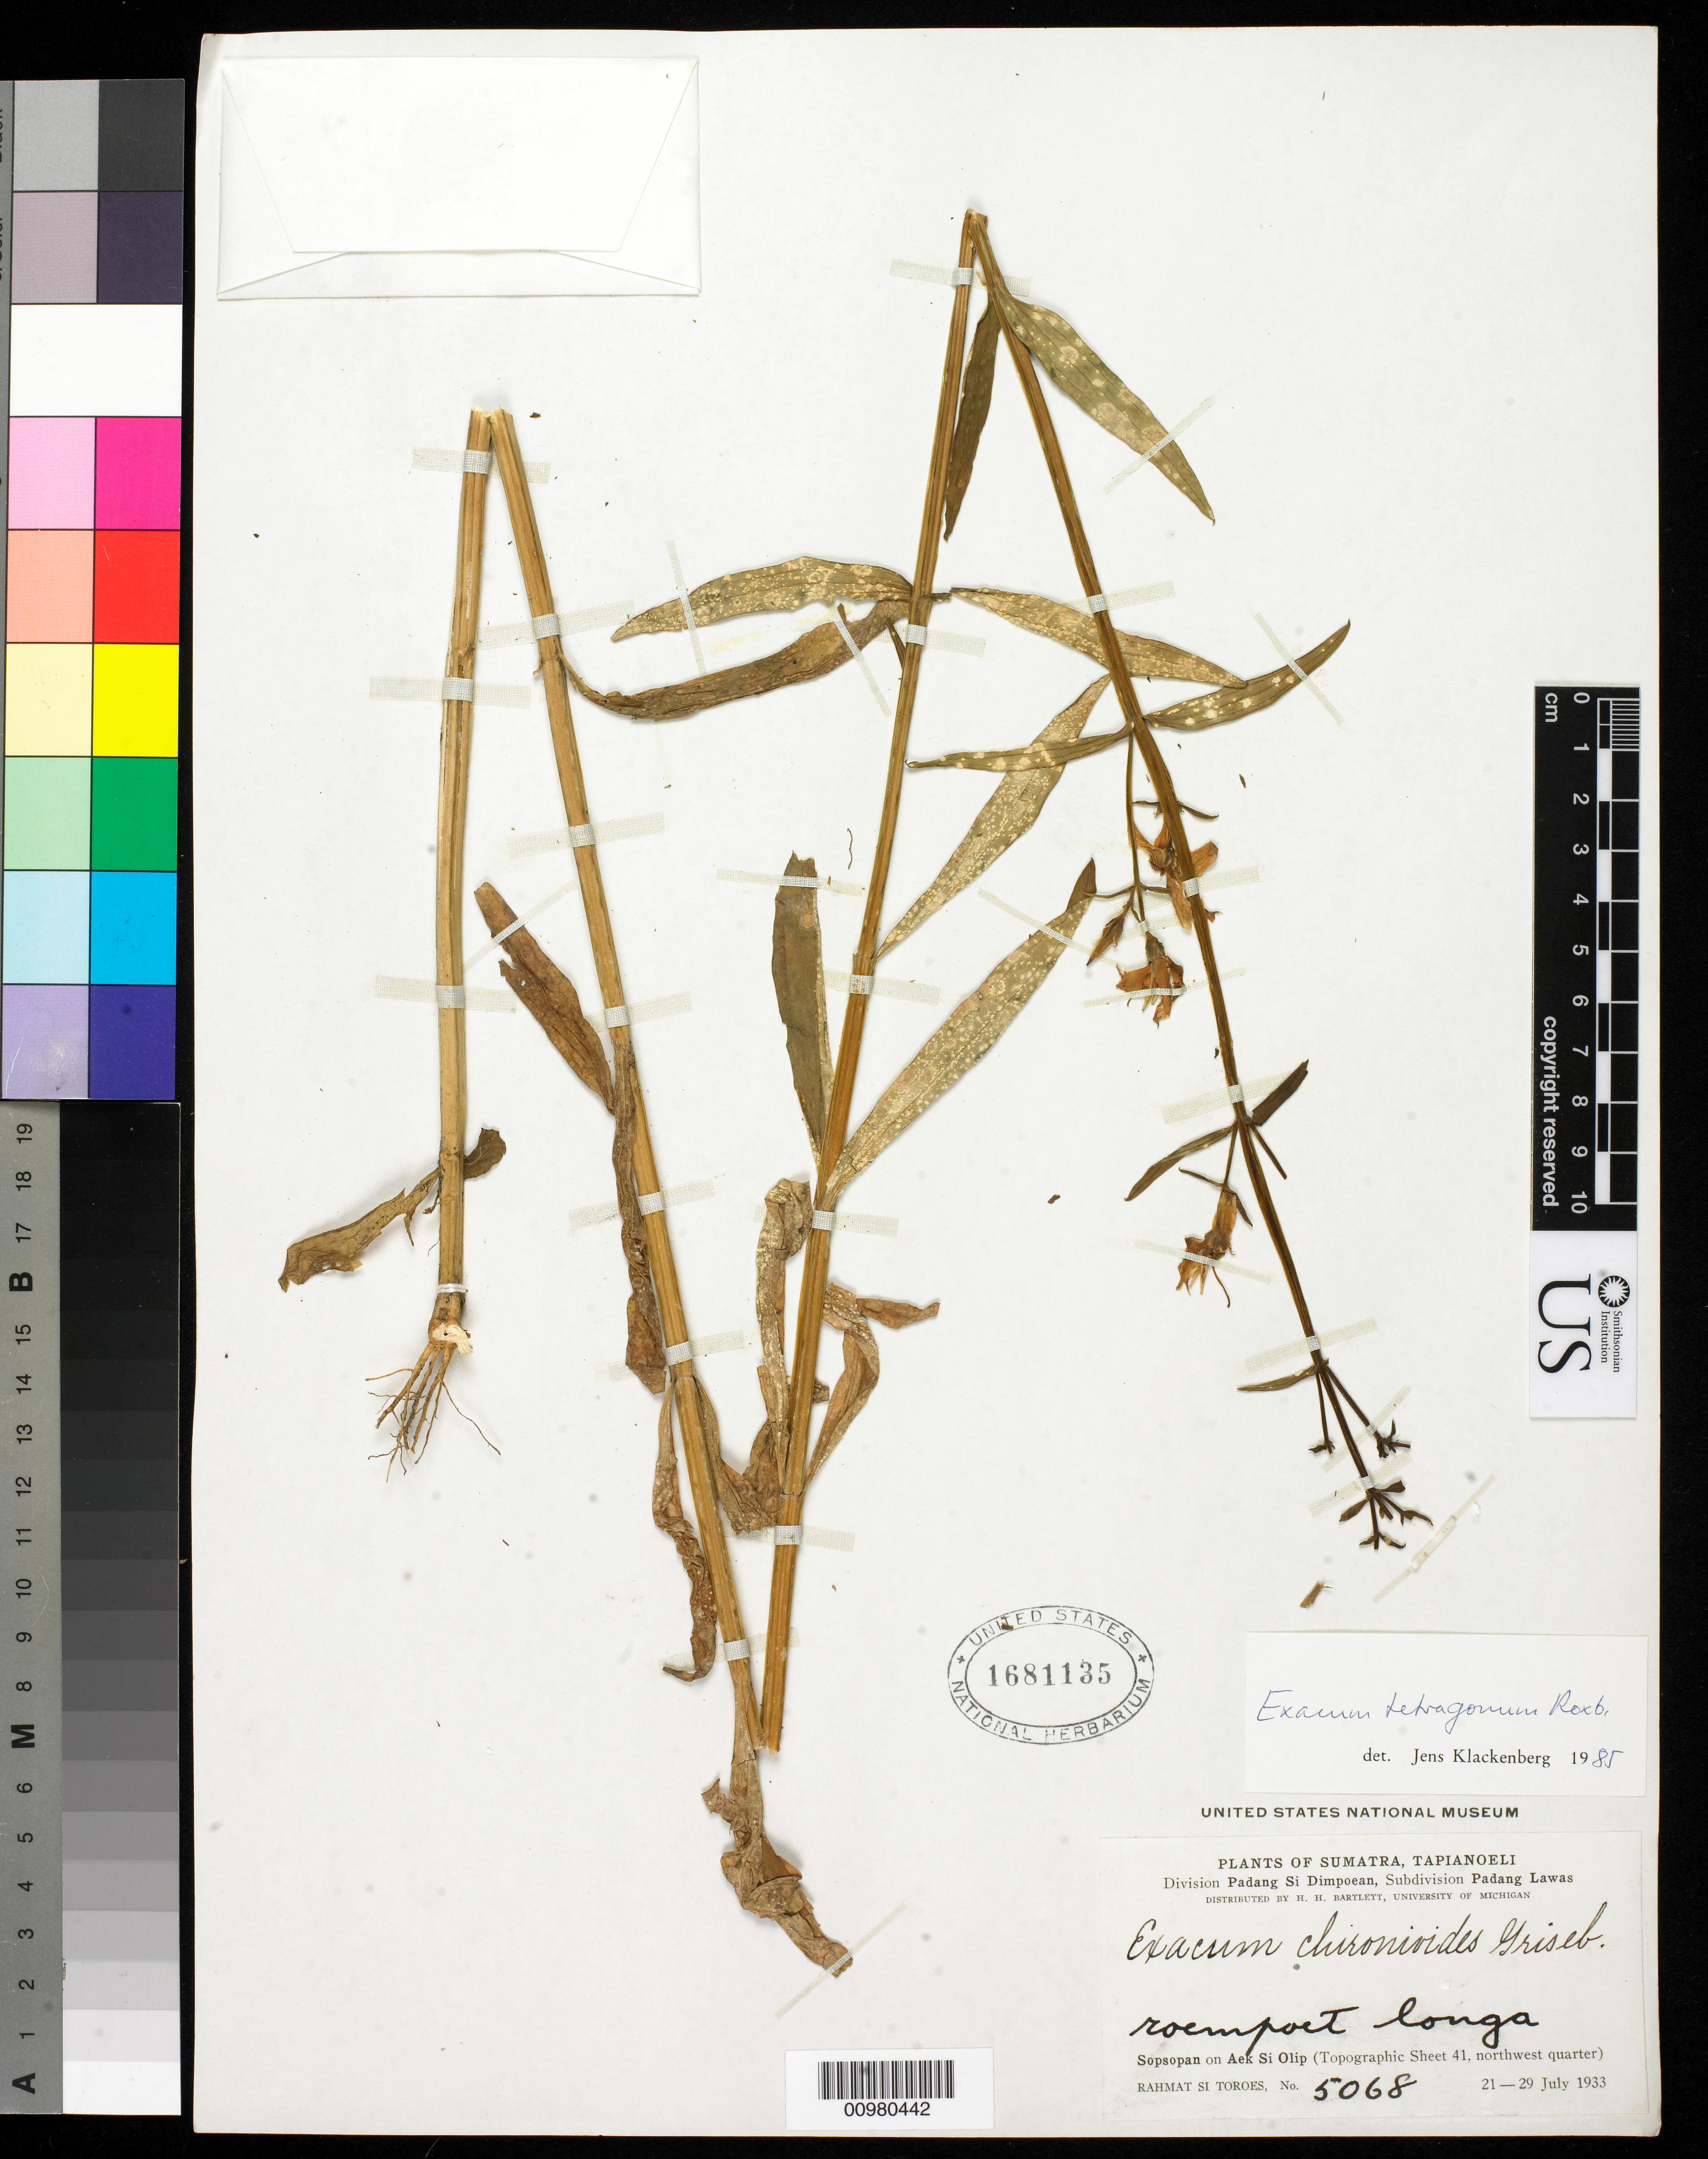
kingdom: Plantae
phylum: Tracheophyta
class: Magnoliopsida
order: Gentianales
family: Gentianaceae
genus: Exacum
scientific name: Exacum tetragonum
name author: Roxb.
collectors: Rahmat Si Boeea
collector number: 5068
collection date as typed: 21 Jul 1933 to 29 Jul 1933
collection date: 1933-07-21/1933-07-29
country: Indonesia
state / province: Sumatra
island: Sumatra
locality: (East Coast) Sopsopan on Aek Si Olip.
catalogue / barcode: US 1681135